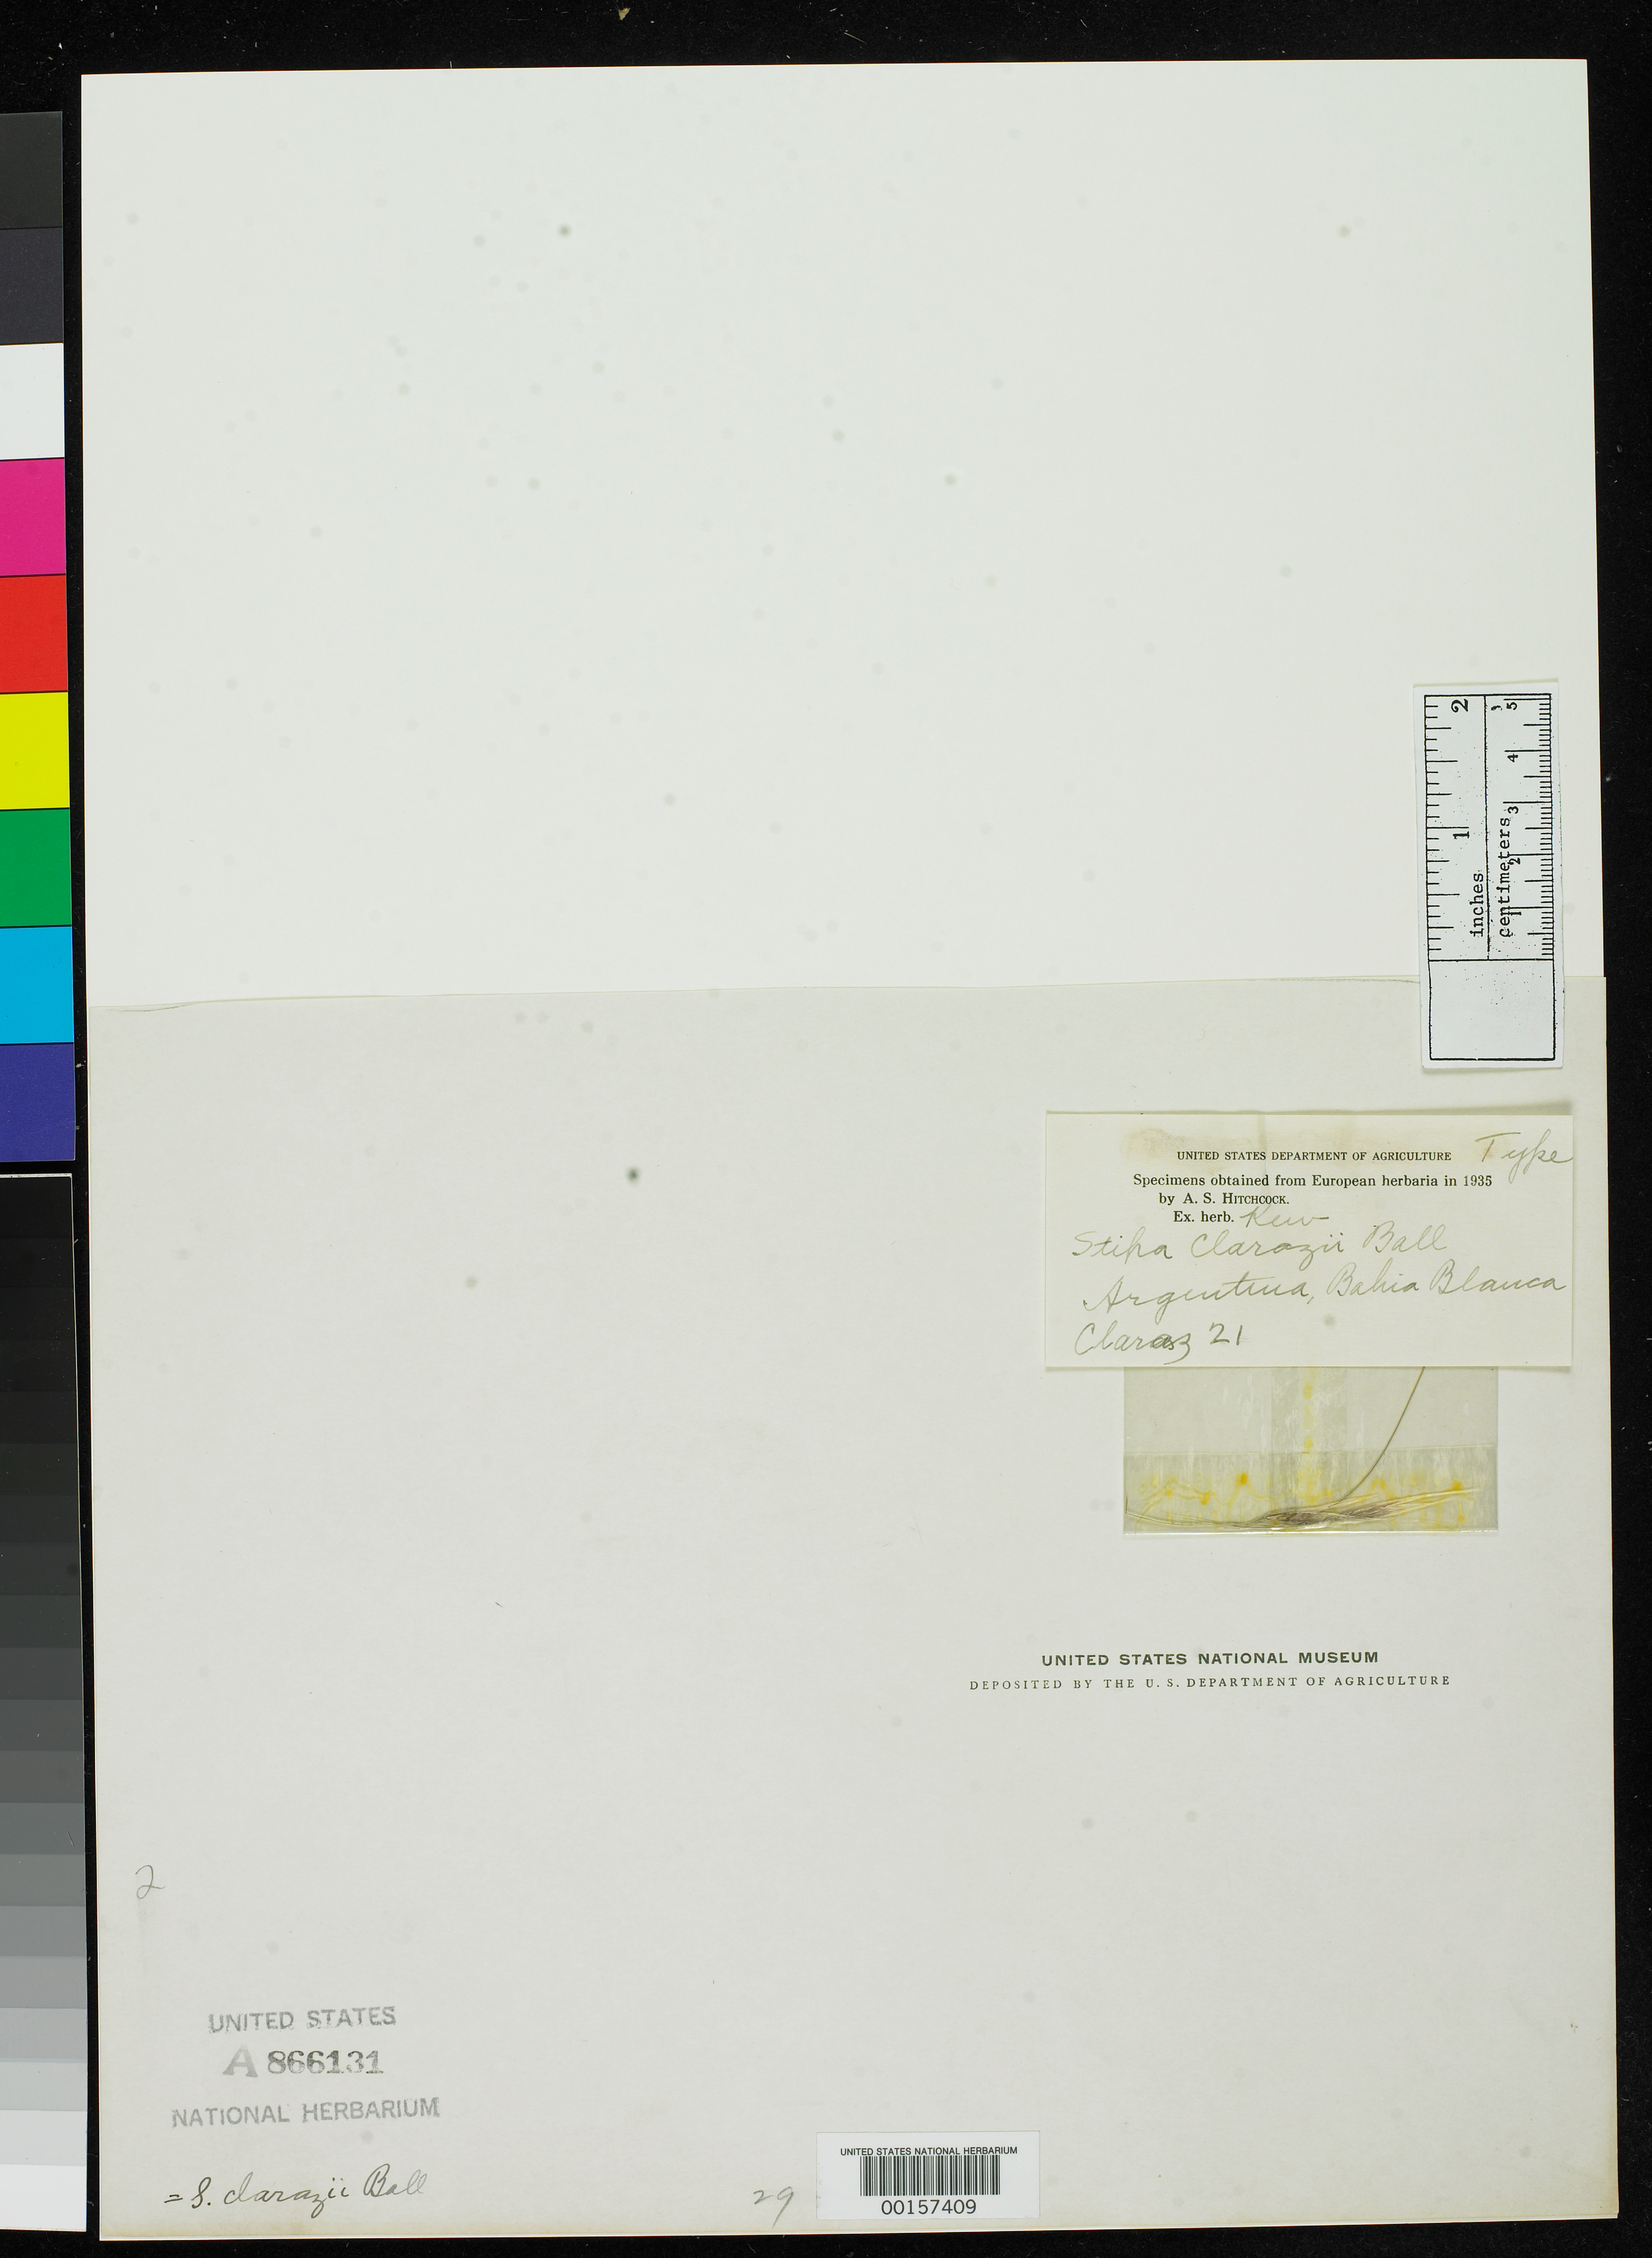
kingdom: Plantae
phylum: Tracheophyta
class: Liliopsida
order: Poales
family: Poaceae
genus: Stipa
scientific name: Stipa clarazii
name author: Ball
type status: Type Fragment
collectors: M. Claraz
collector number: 21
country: Argentina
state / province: Buenos Aires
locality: Bahia Blanca.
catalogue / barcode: US 866131A